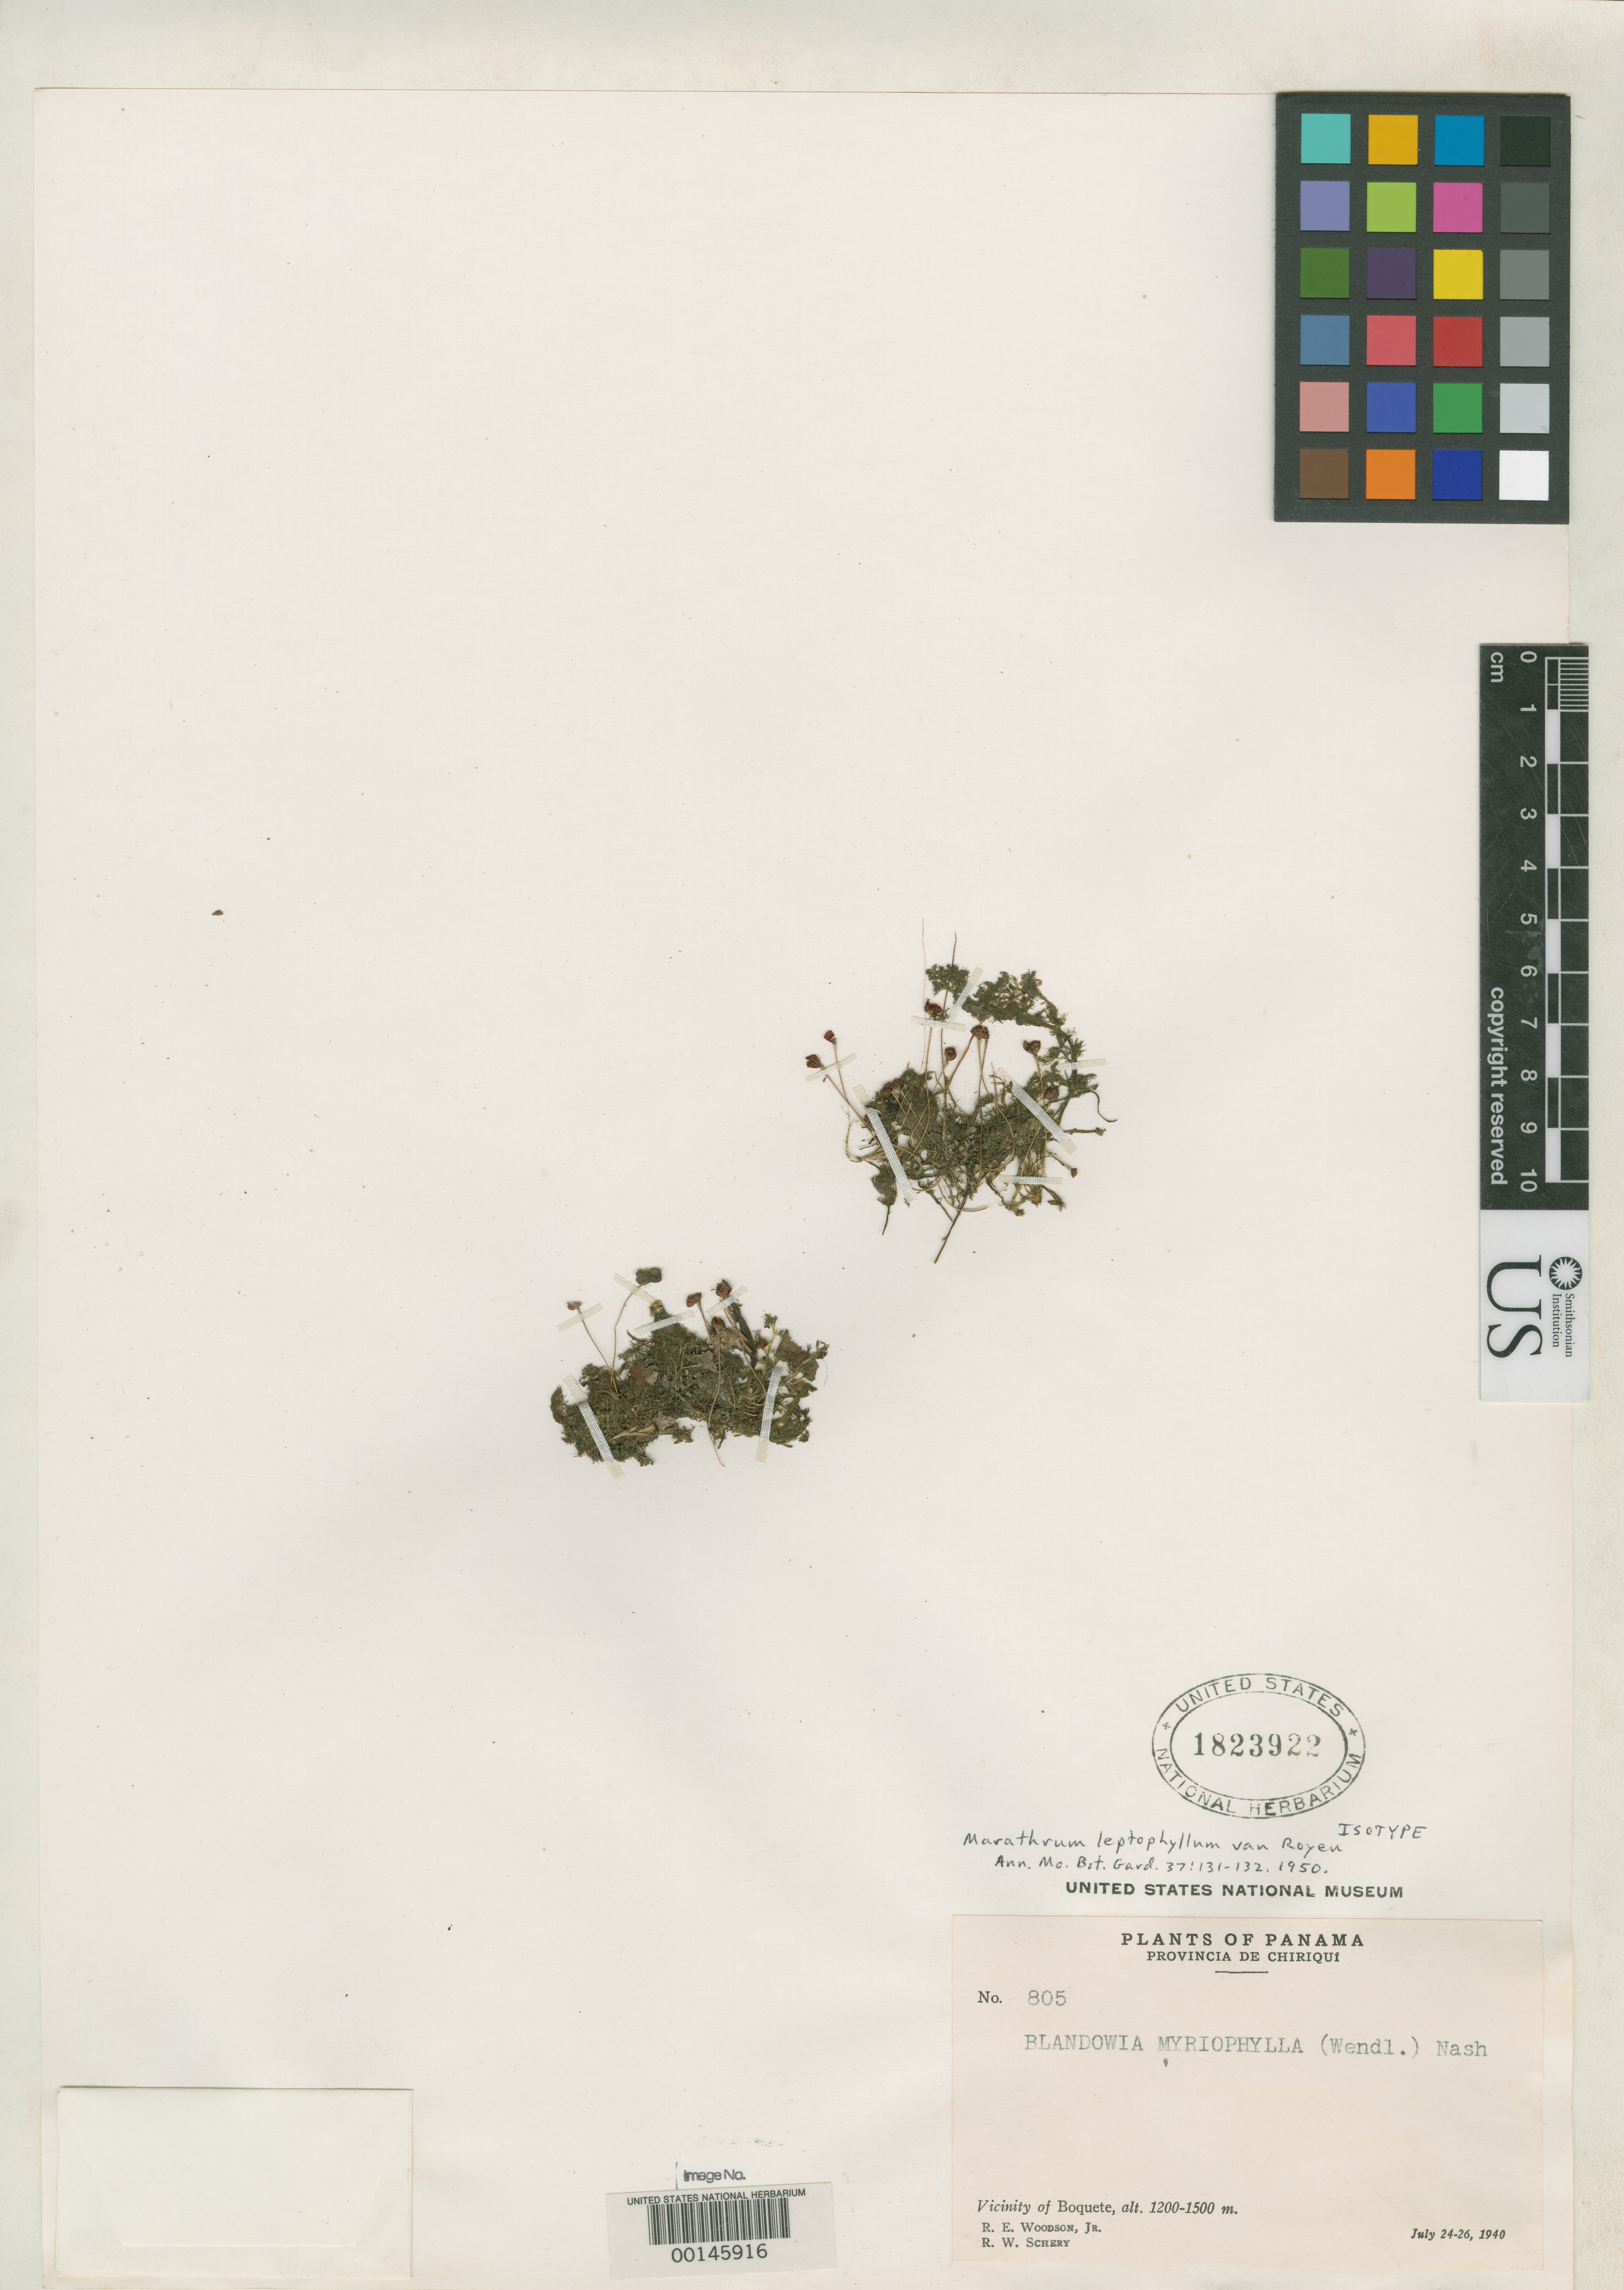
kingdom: Plantae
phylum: Tracheophyta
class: Magnoliopsida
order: Malpighiales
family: Podostemaceae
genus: Marathrum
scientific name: Marathrum leptophyllum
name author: P. Royen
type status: Isotype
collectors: R. E. Woodson & R. W. Schery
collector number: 805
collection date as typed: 24 Jul 1940 to 26 Jul 1940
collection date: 1940-07-24/1940-07-26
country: Panama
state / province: Chiriquí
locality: Vicinity of Boquete.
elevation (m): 1200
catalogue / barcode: US 1823922